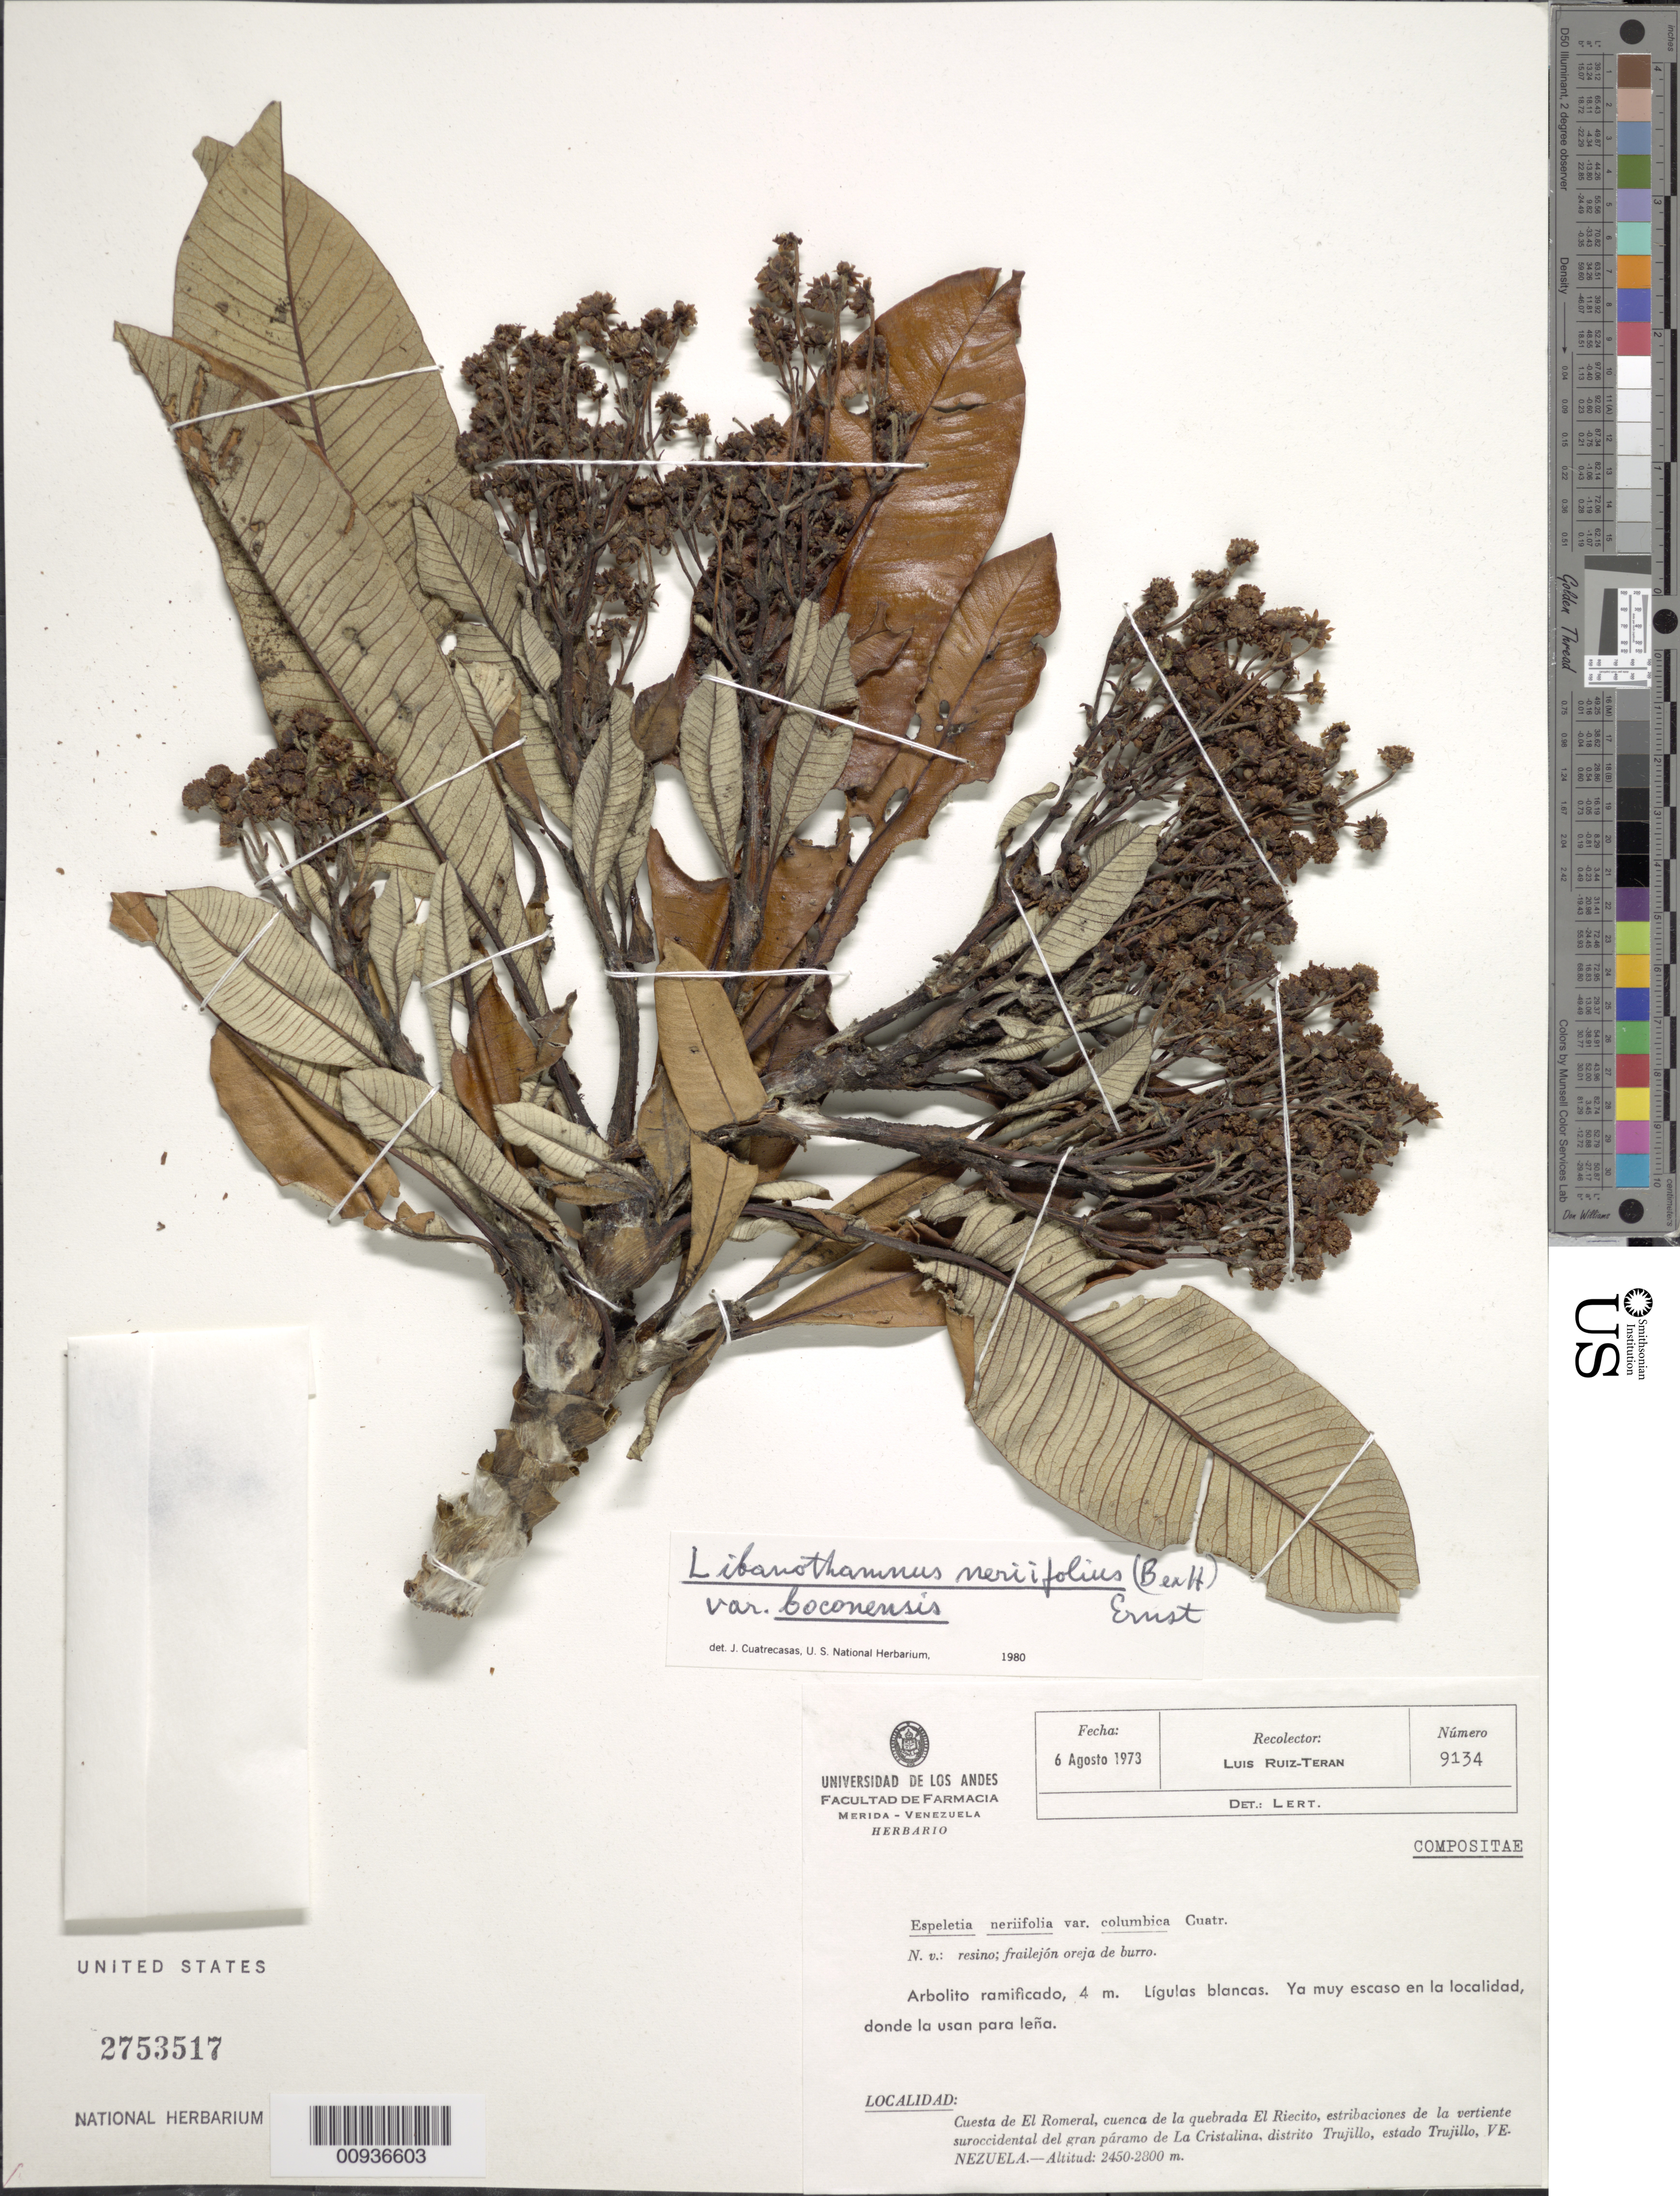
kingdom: Plantae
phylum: Tracheophyta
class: Magnoliopsida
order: Asterales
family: Asteraceae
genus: Libanothamnus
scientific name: Libanothamnus neriifolius var. boconensis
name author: Cuatrec.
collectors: L. E. Ruíz-Terán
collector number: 9134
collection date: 1973-08-06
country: Venezuela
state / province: Trujillo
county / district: Trujillo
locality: Cuesta de El Romeral, cuenca de la quebrada El Riecito, estribaciones de la vertiente suroccidental del gran páramo de La Cristalina.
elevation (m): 2450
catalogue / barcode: US 2753517